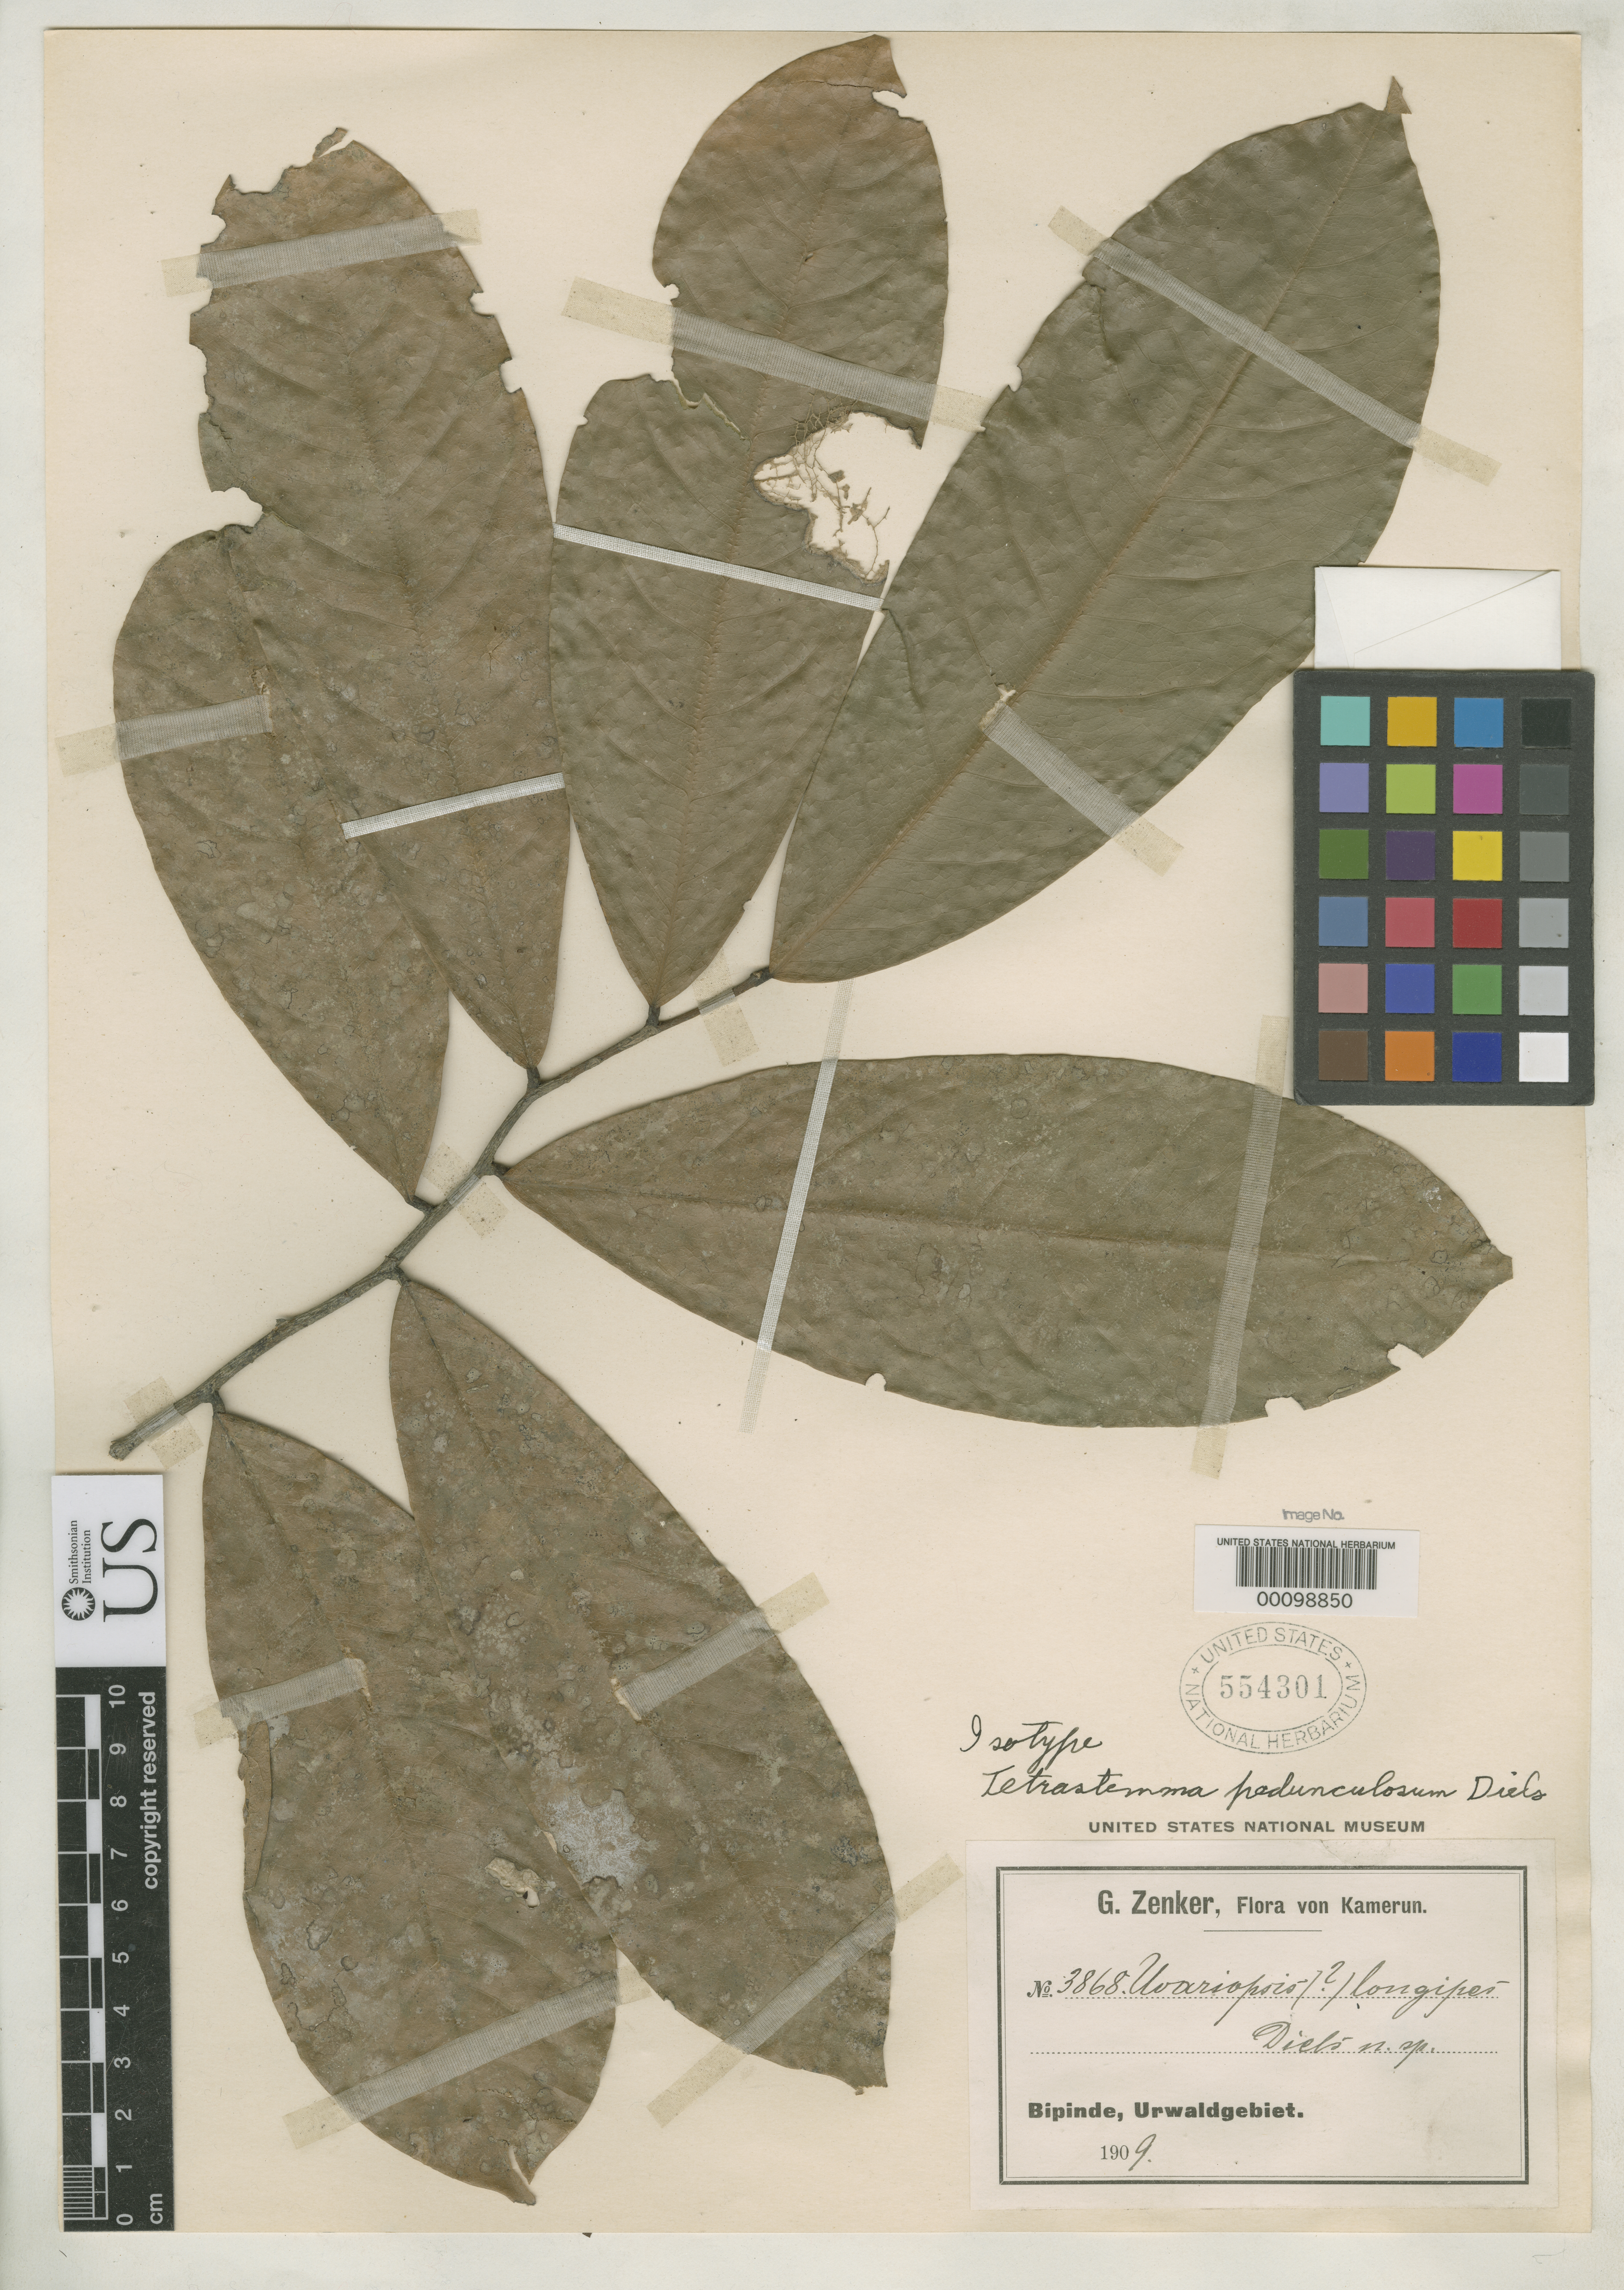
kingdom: Plantae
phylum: Tracheophyta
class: Magnoliopsida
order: Magnoliales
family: Annonaceae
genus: Tetrastemma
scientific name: Tetrastemma pedunculosum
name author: Diels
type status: Isotype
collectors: G. A. Zenker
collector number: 3868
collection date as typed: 1909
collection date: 1909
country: Cameroon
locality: Bipinde, Urwaldgebiet.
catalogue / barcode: US 554301